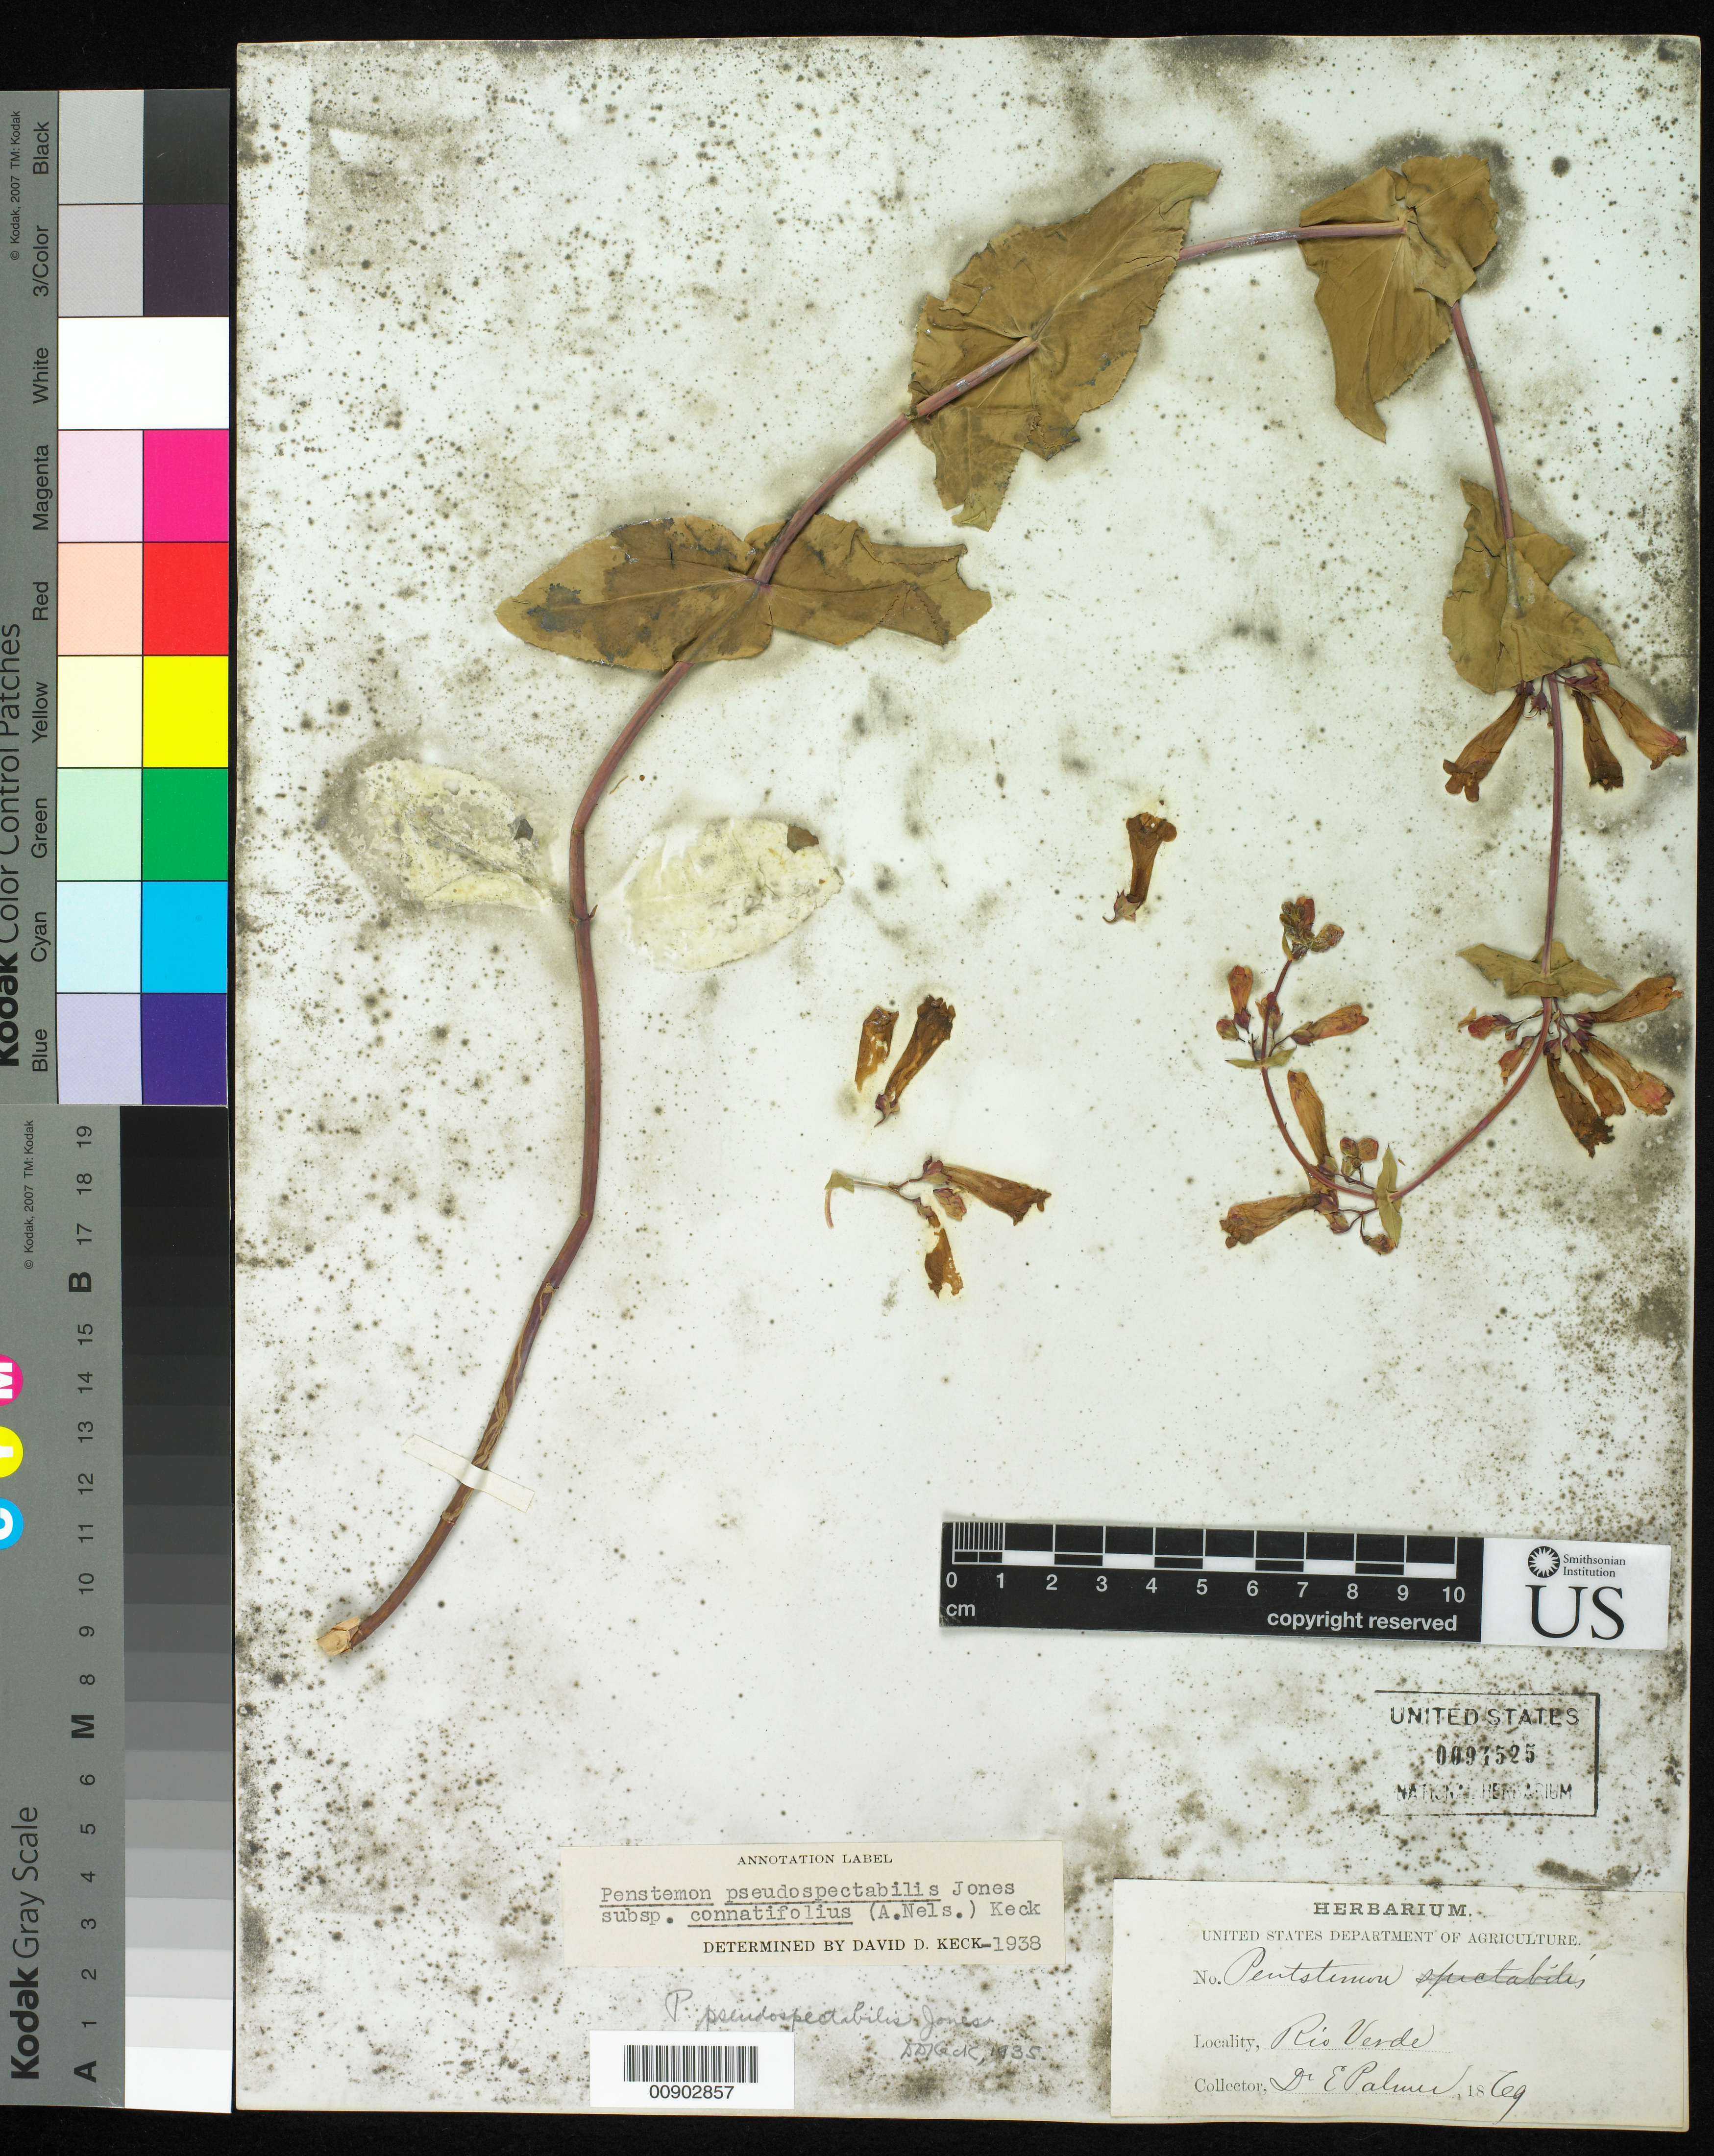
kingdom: Plantae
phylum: Tracheophyta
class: Magnoliopsida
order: Lamiales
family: Plantaginaceae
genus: Penstemon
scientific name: Penstemon pseudospectabilis var. connatifolius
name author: (A. Nelson) D.D. Keck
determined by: Keck, David D.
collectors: E. Palmer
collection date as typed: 1869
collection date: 1869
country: United States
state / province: Arizona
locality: Río Verde, Arizona.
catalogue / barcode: US 94525